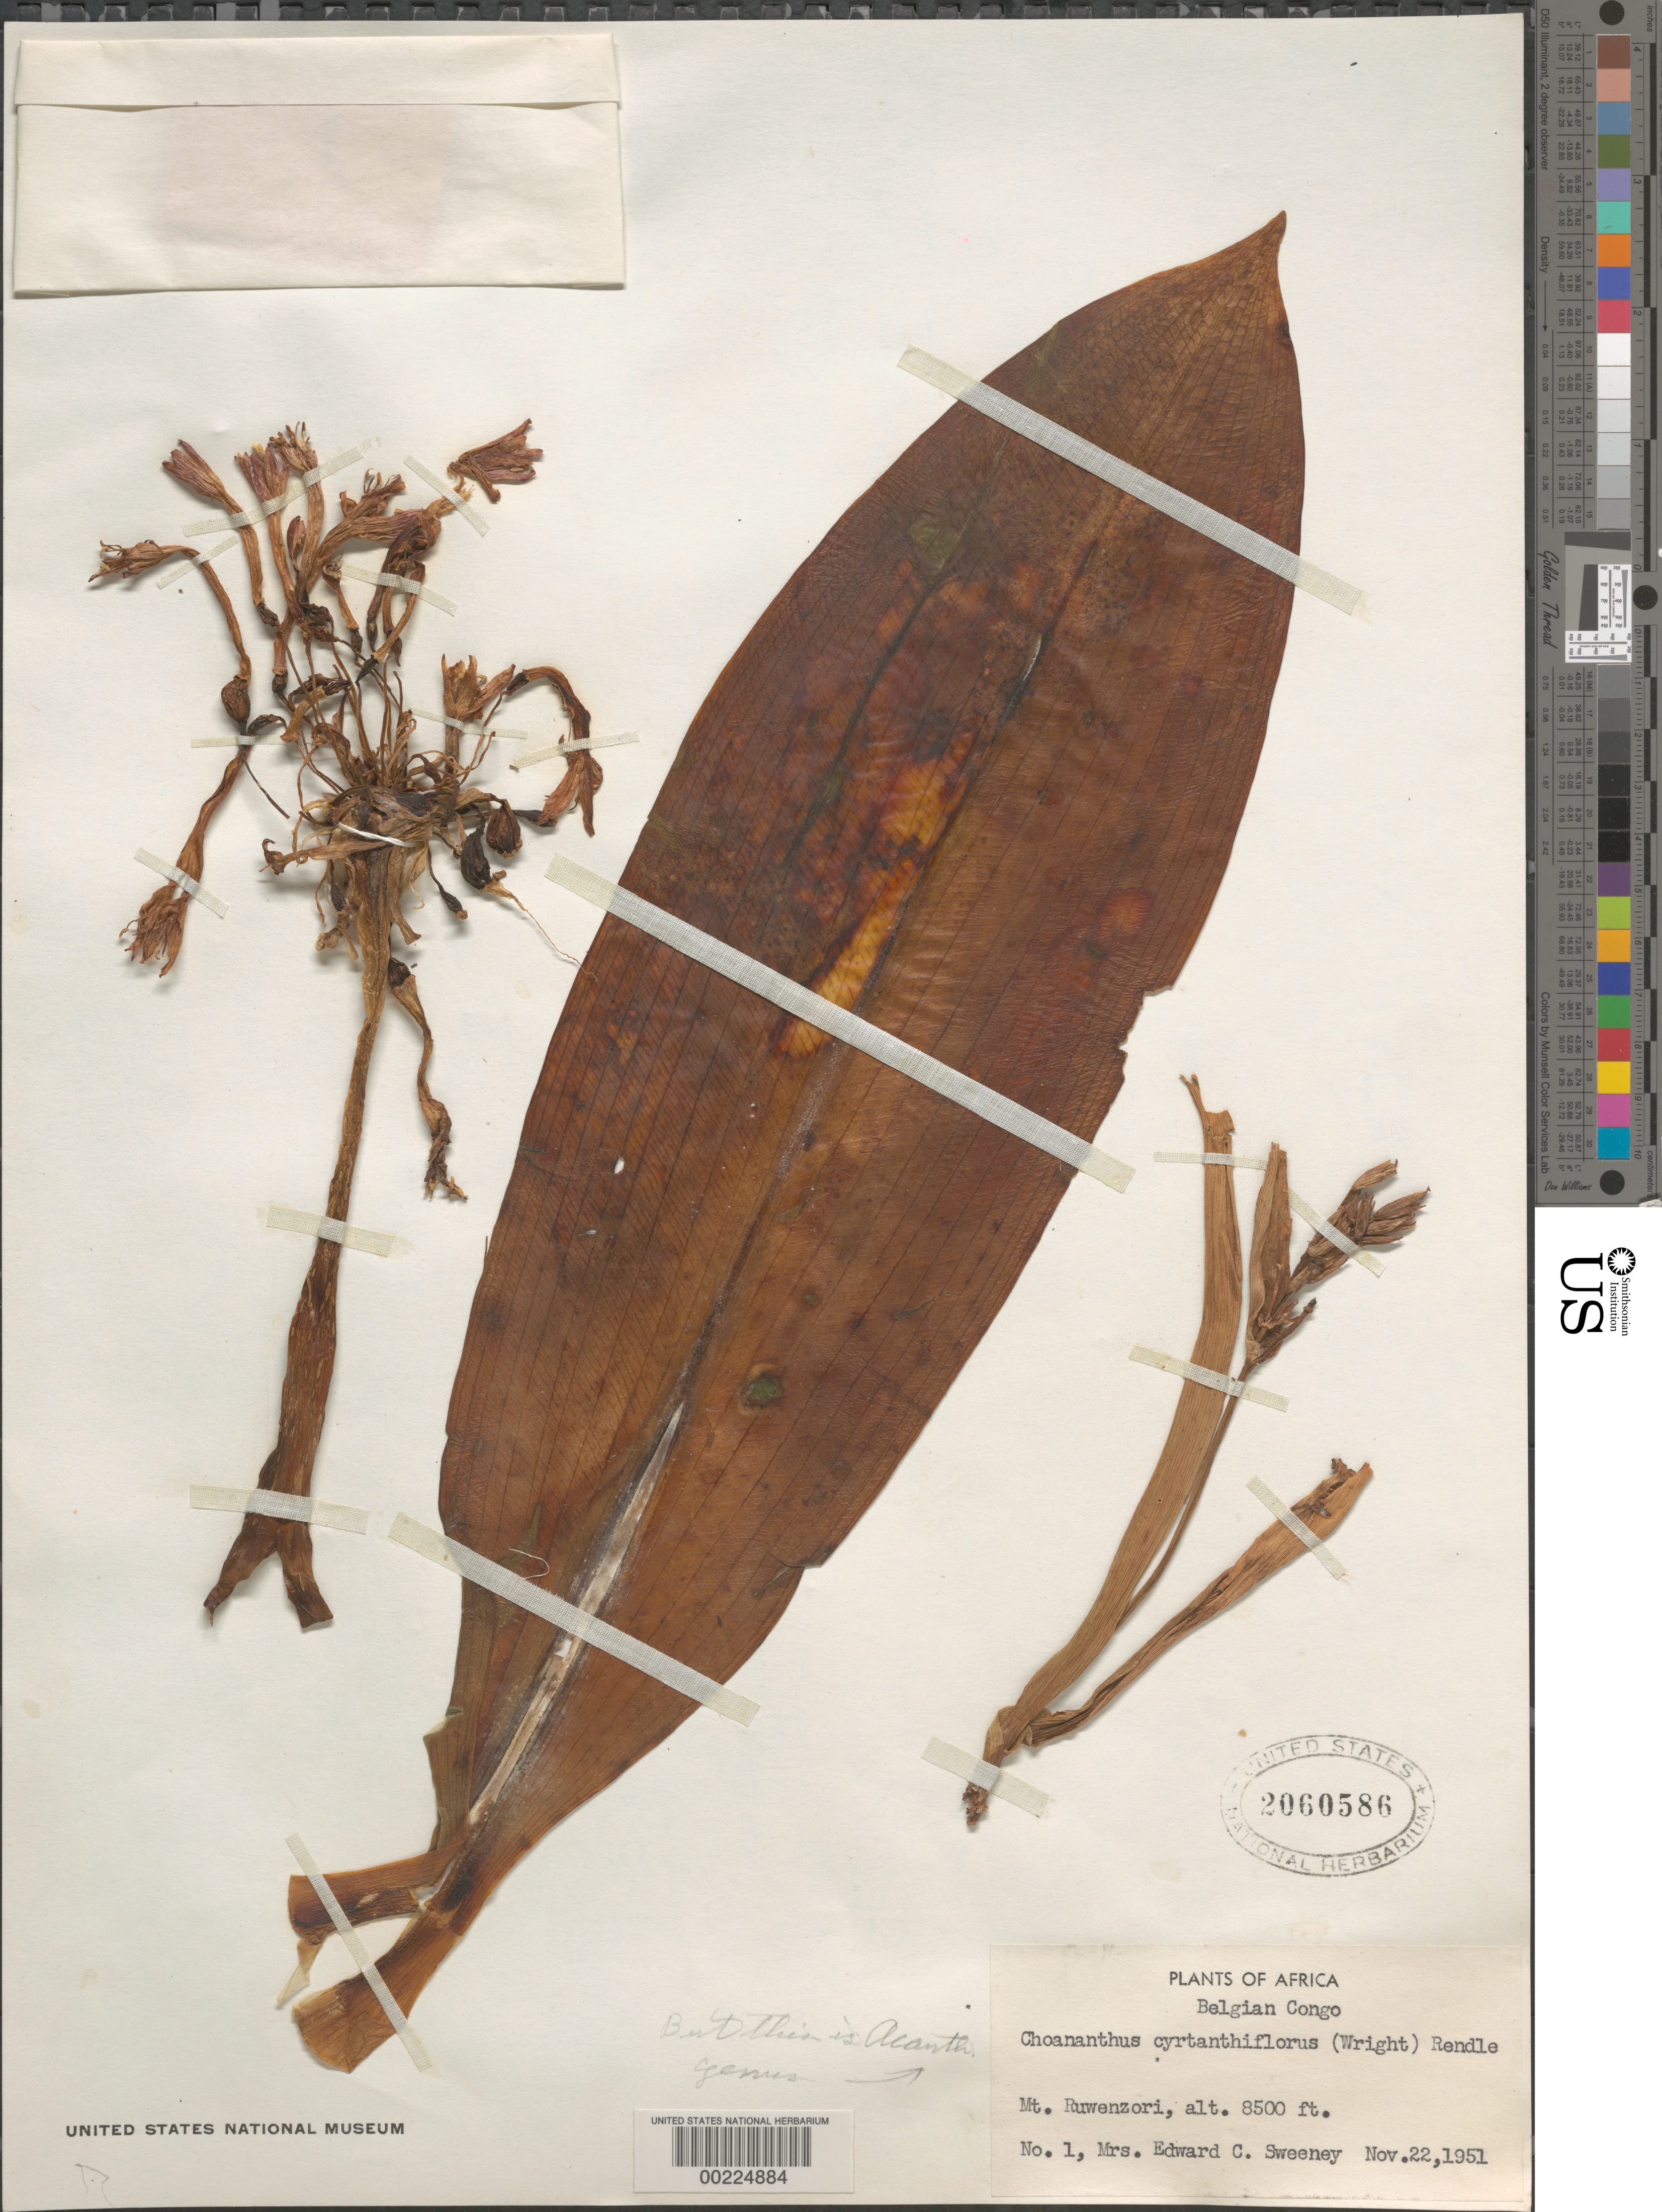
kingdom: Plantae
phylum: Tracheophyta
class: Liliopsida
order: Asparagales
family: Amaryllidaceae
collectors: E. Sweeney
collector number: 1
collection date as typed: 22 Nov 1951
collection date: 1951-11-22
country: Congo, Democratic Republic of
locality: Mt. ruwenzori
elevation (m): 2591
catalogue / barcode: US 2060586